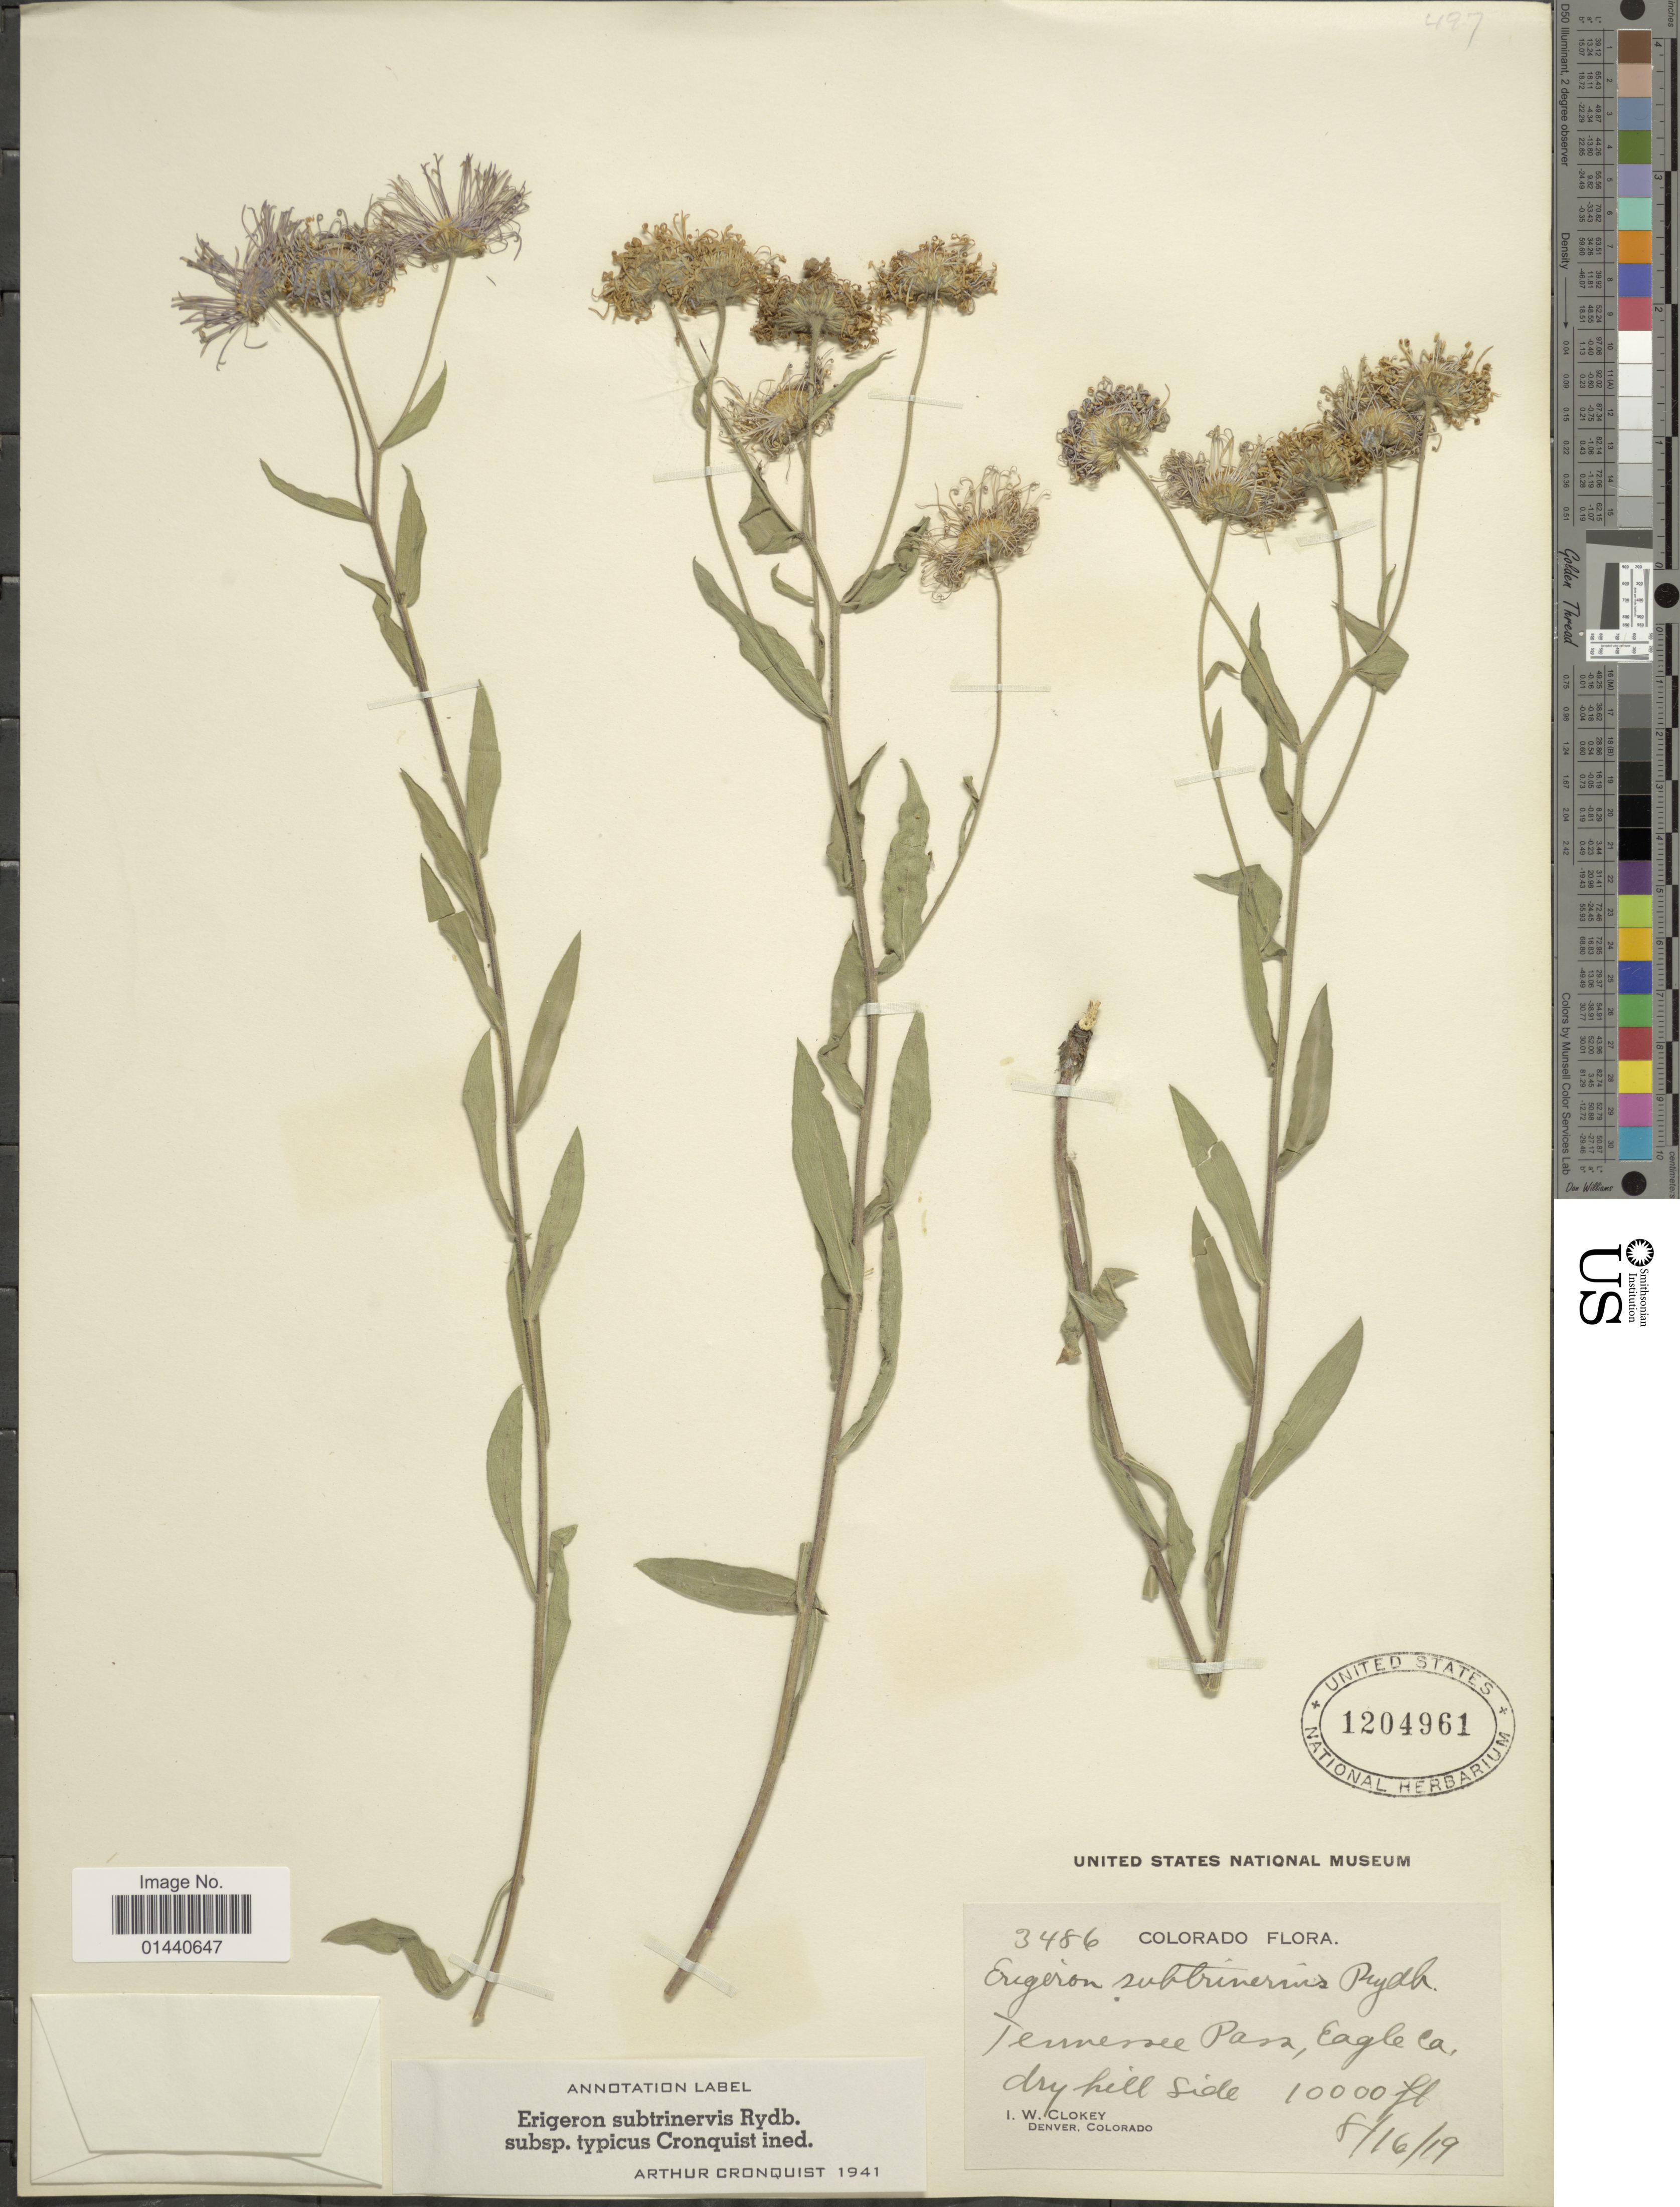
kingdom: Plantae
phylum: Tracheophyta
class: Magnoliopsida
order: Asterales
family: Asteraceae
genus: Erigeron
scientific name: Erigeron subtrinervis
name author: Rydb. ex Porter & Britton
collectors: I. W. Clokey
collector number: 3486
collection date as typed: Transcribed d/m/y: 16/8/19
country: United States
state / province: Colorado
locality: Tennessee Park, Eagle Co.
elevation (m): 3048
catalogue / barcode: US 1204961